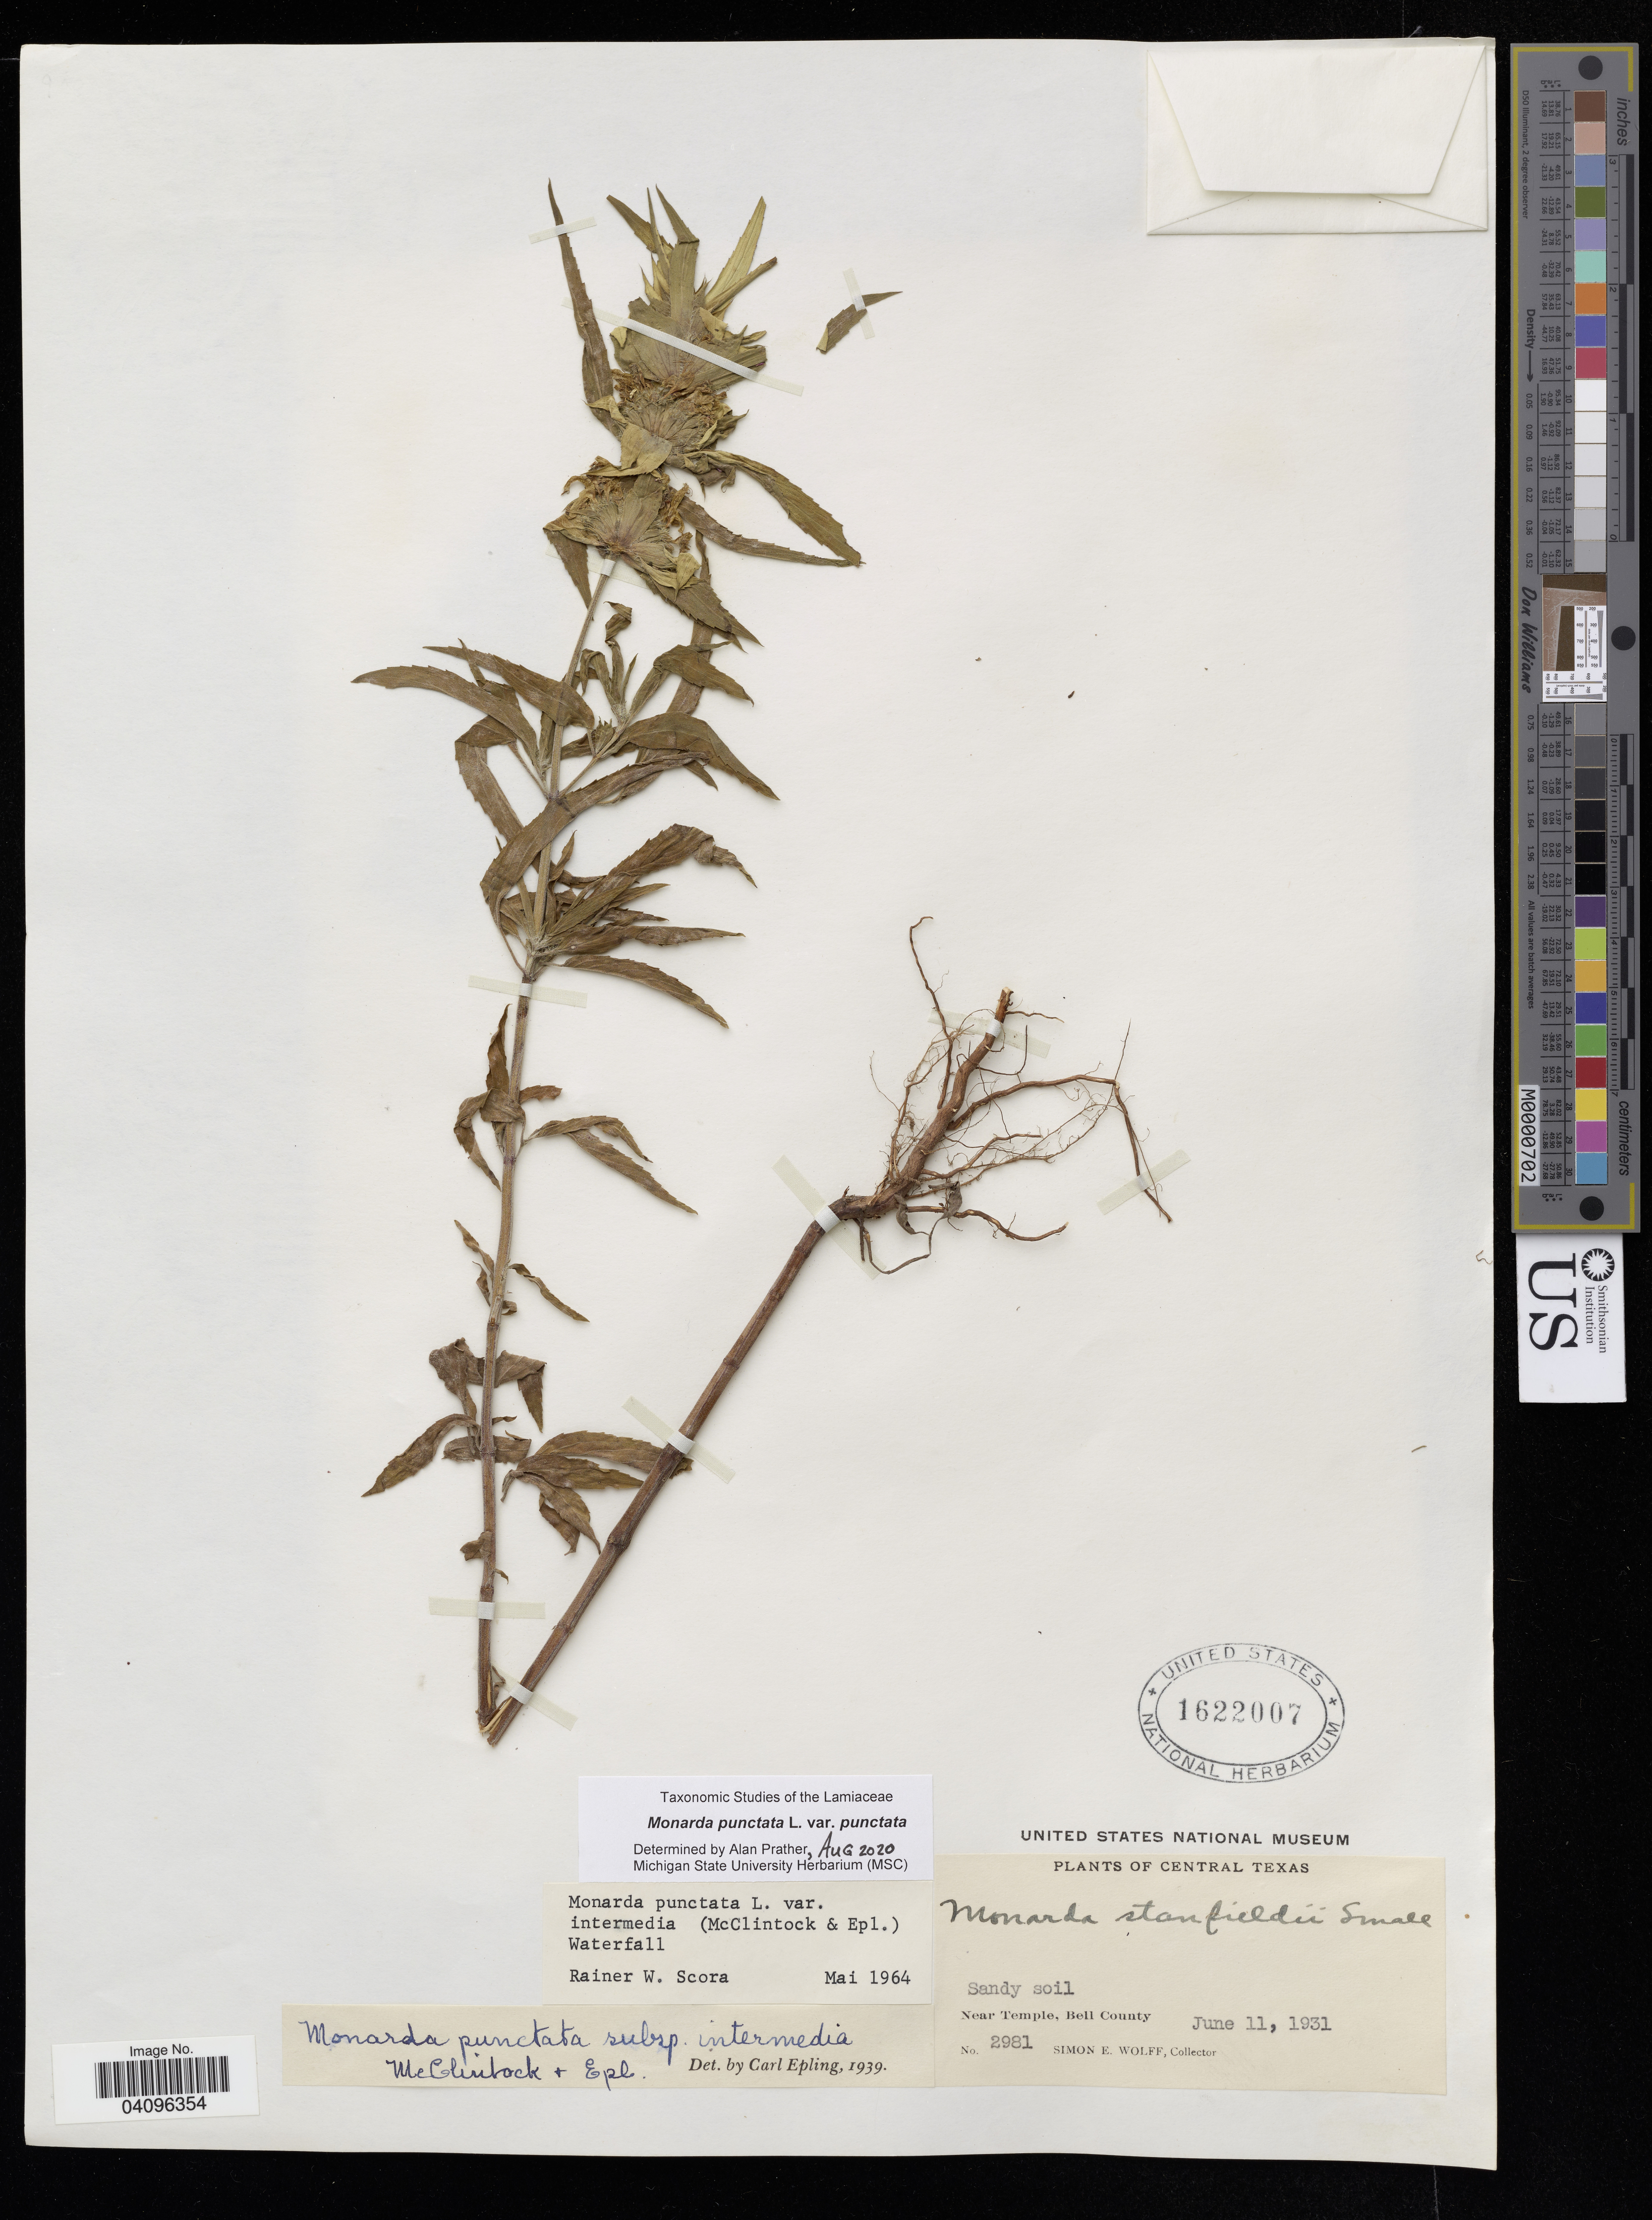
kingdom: Plantae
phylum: Tracheophyta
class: Magnoliopsida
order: Lamiales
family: Lamiaceae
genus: Monarda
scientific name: Monarda punctata var. punctata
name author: L.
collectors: S. E. Wolff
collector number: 2981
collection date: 1931-06-11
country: United States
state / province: Texas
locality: Central Texas, Near Temple, Bell County.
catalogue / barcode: US 1622007